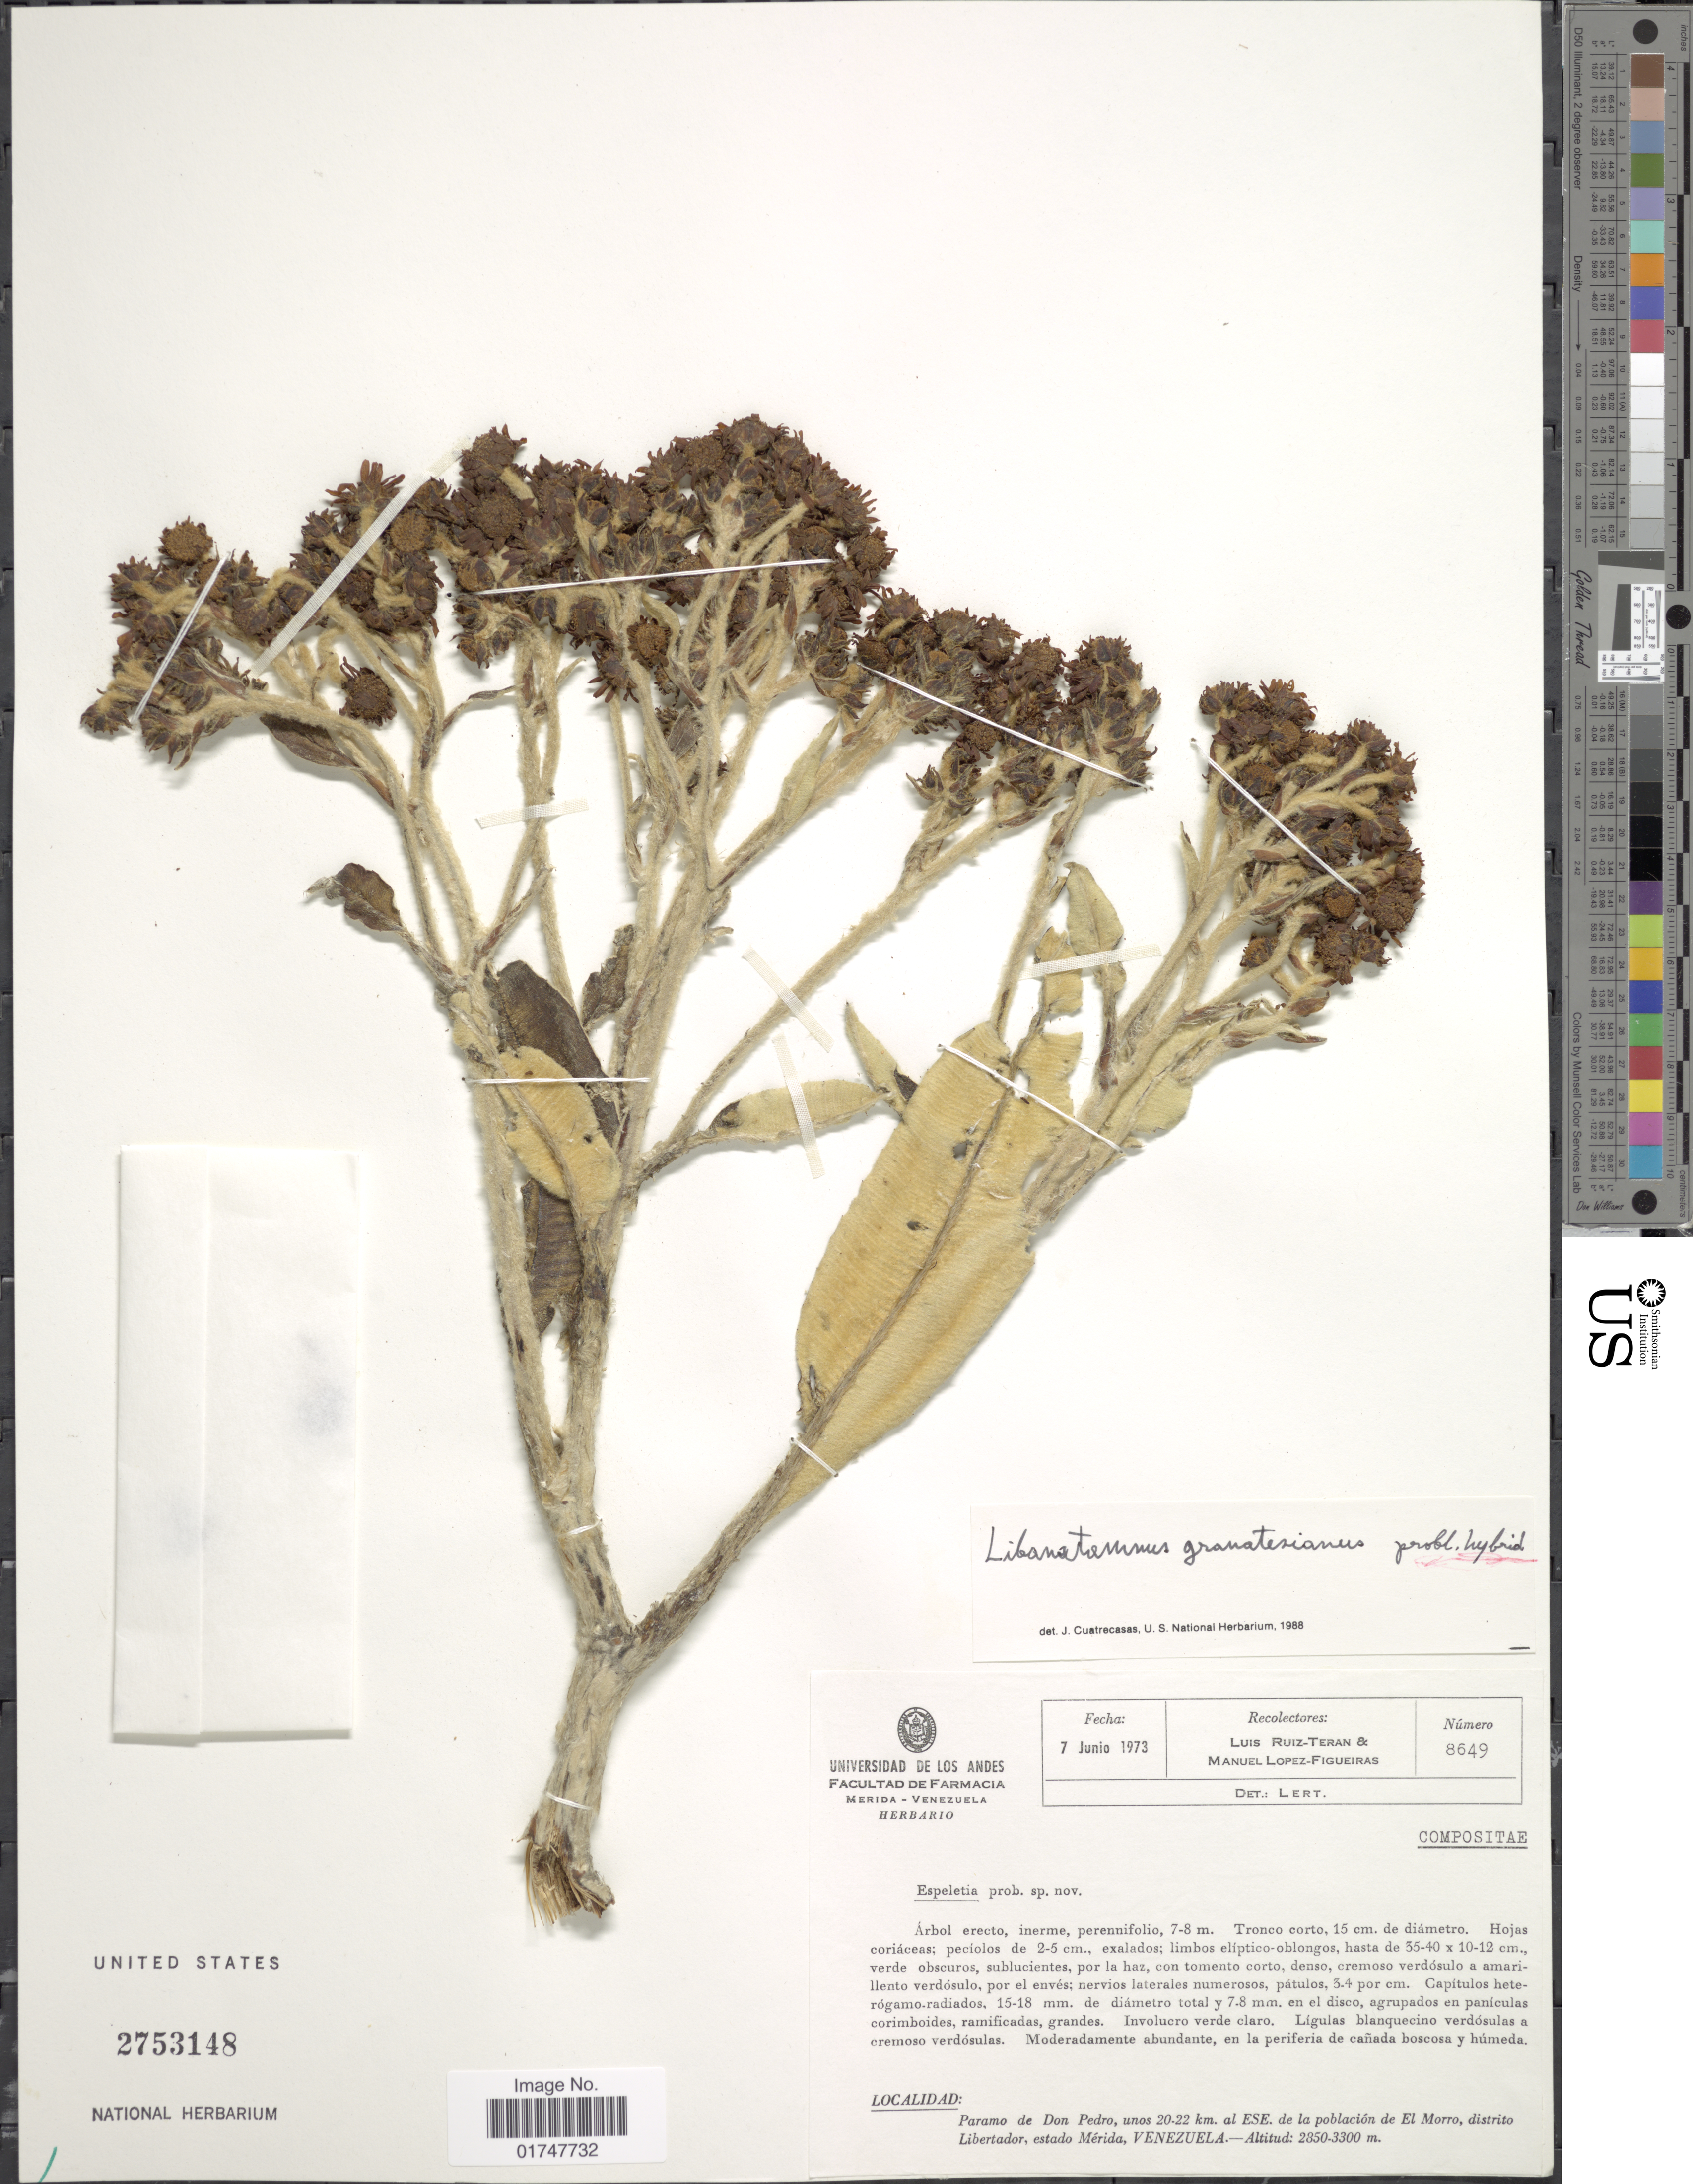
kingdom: Plantae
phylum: Tracheophyta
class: Magnoliopsida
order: Asterales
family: Asteraceae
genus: Libanothamnus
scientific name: Libanothamnus banksiifolius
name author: (Sch. Bip. & Ettingsh.) Cuatrec.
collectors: L. E. Ruíz-Terán & M. López Figueiras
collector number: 8649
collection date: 1973-06-07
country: Venezuela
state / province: Mérida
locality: Paramo de Don Pedro, unos 20-22 km. al ESE de la población de El Morro, distrito Libertador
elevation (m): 2850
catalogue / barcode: US 2753148